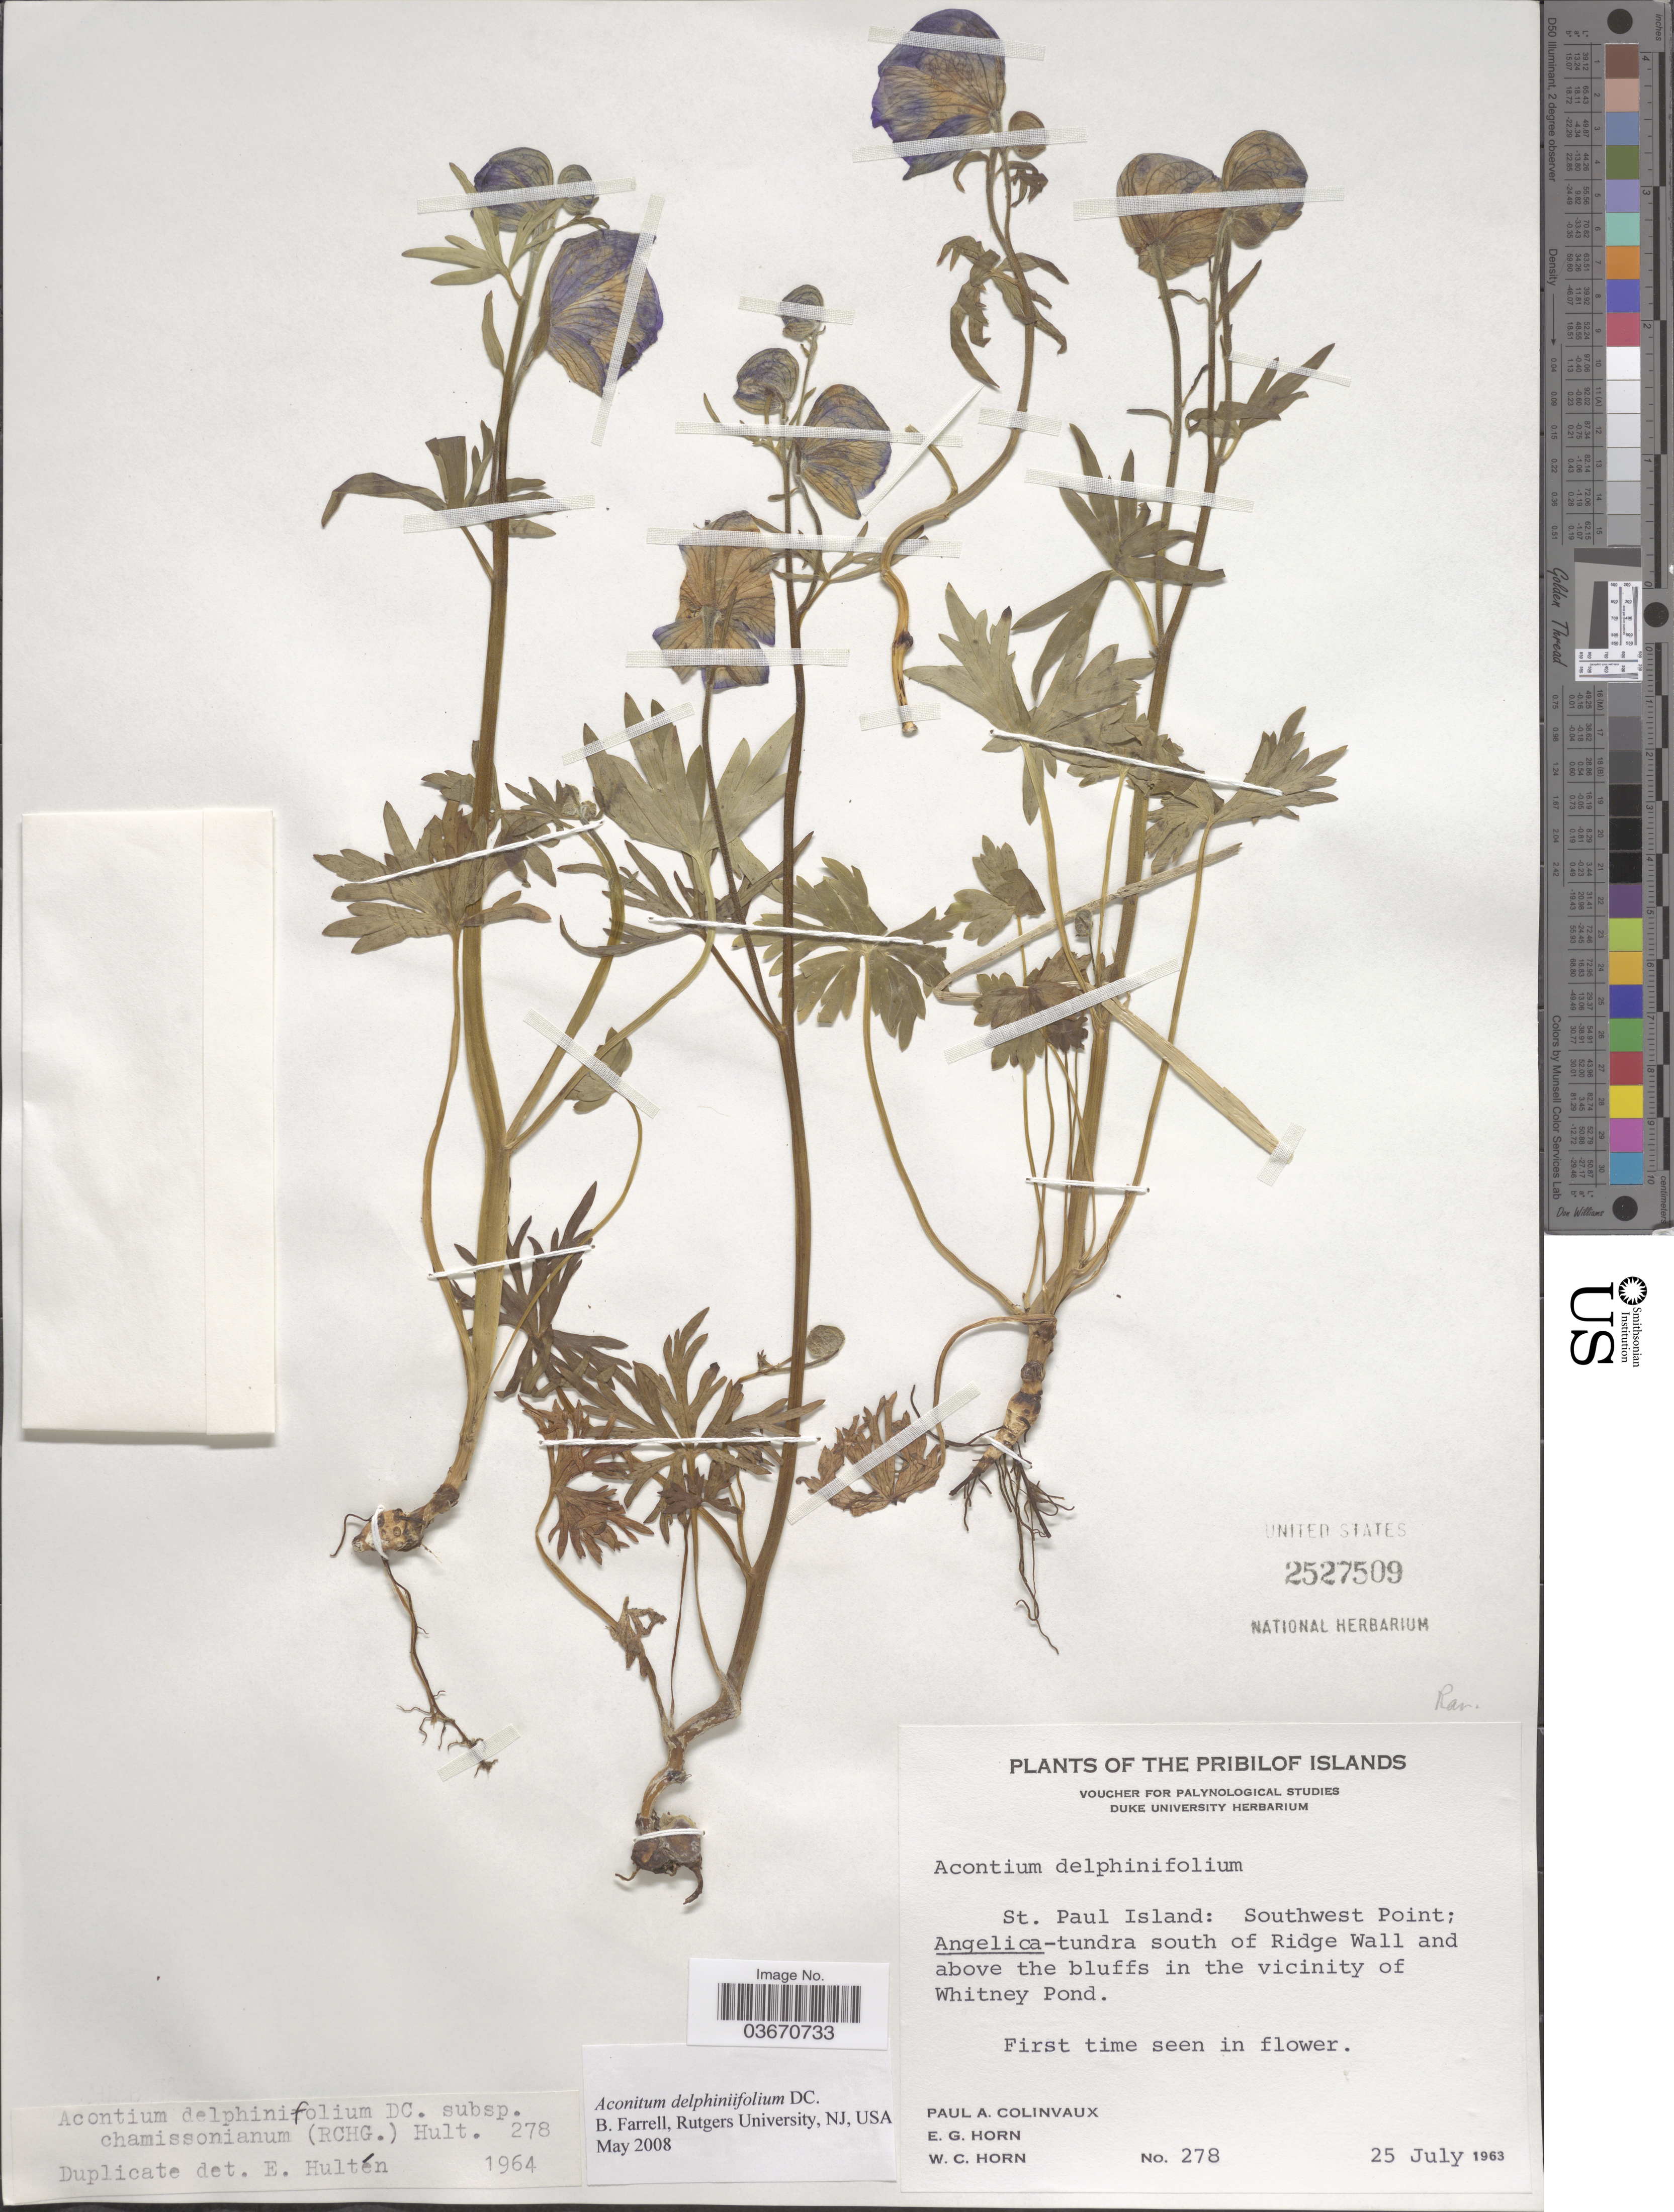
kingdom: Plantae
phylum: Tracheophyta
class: Magnoliopsida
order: Ranunculales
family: Ranunculaceae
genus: Aconitum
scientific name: Aconitum delphinifolium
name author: DC.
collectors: P. Colinvaux, E. Horn & W. Horn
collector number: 278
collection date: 1963-07-25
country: United States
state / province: Alaska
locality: The Pribilof Islands. St. Paul Island: Southwest Point; Angelica-tundra south of Ridge Wall and above the bluffs in the vicinity of Whitney Road.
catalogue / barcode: US 2527509